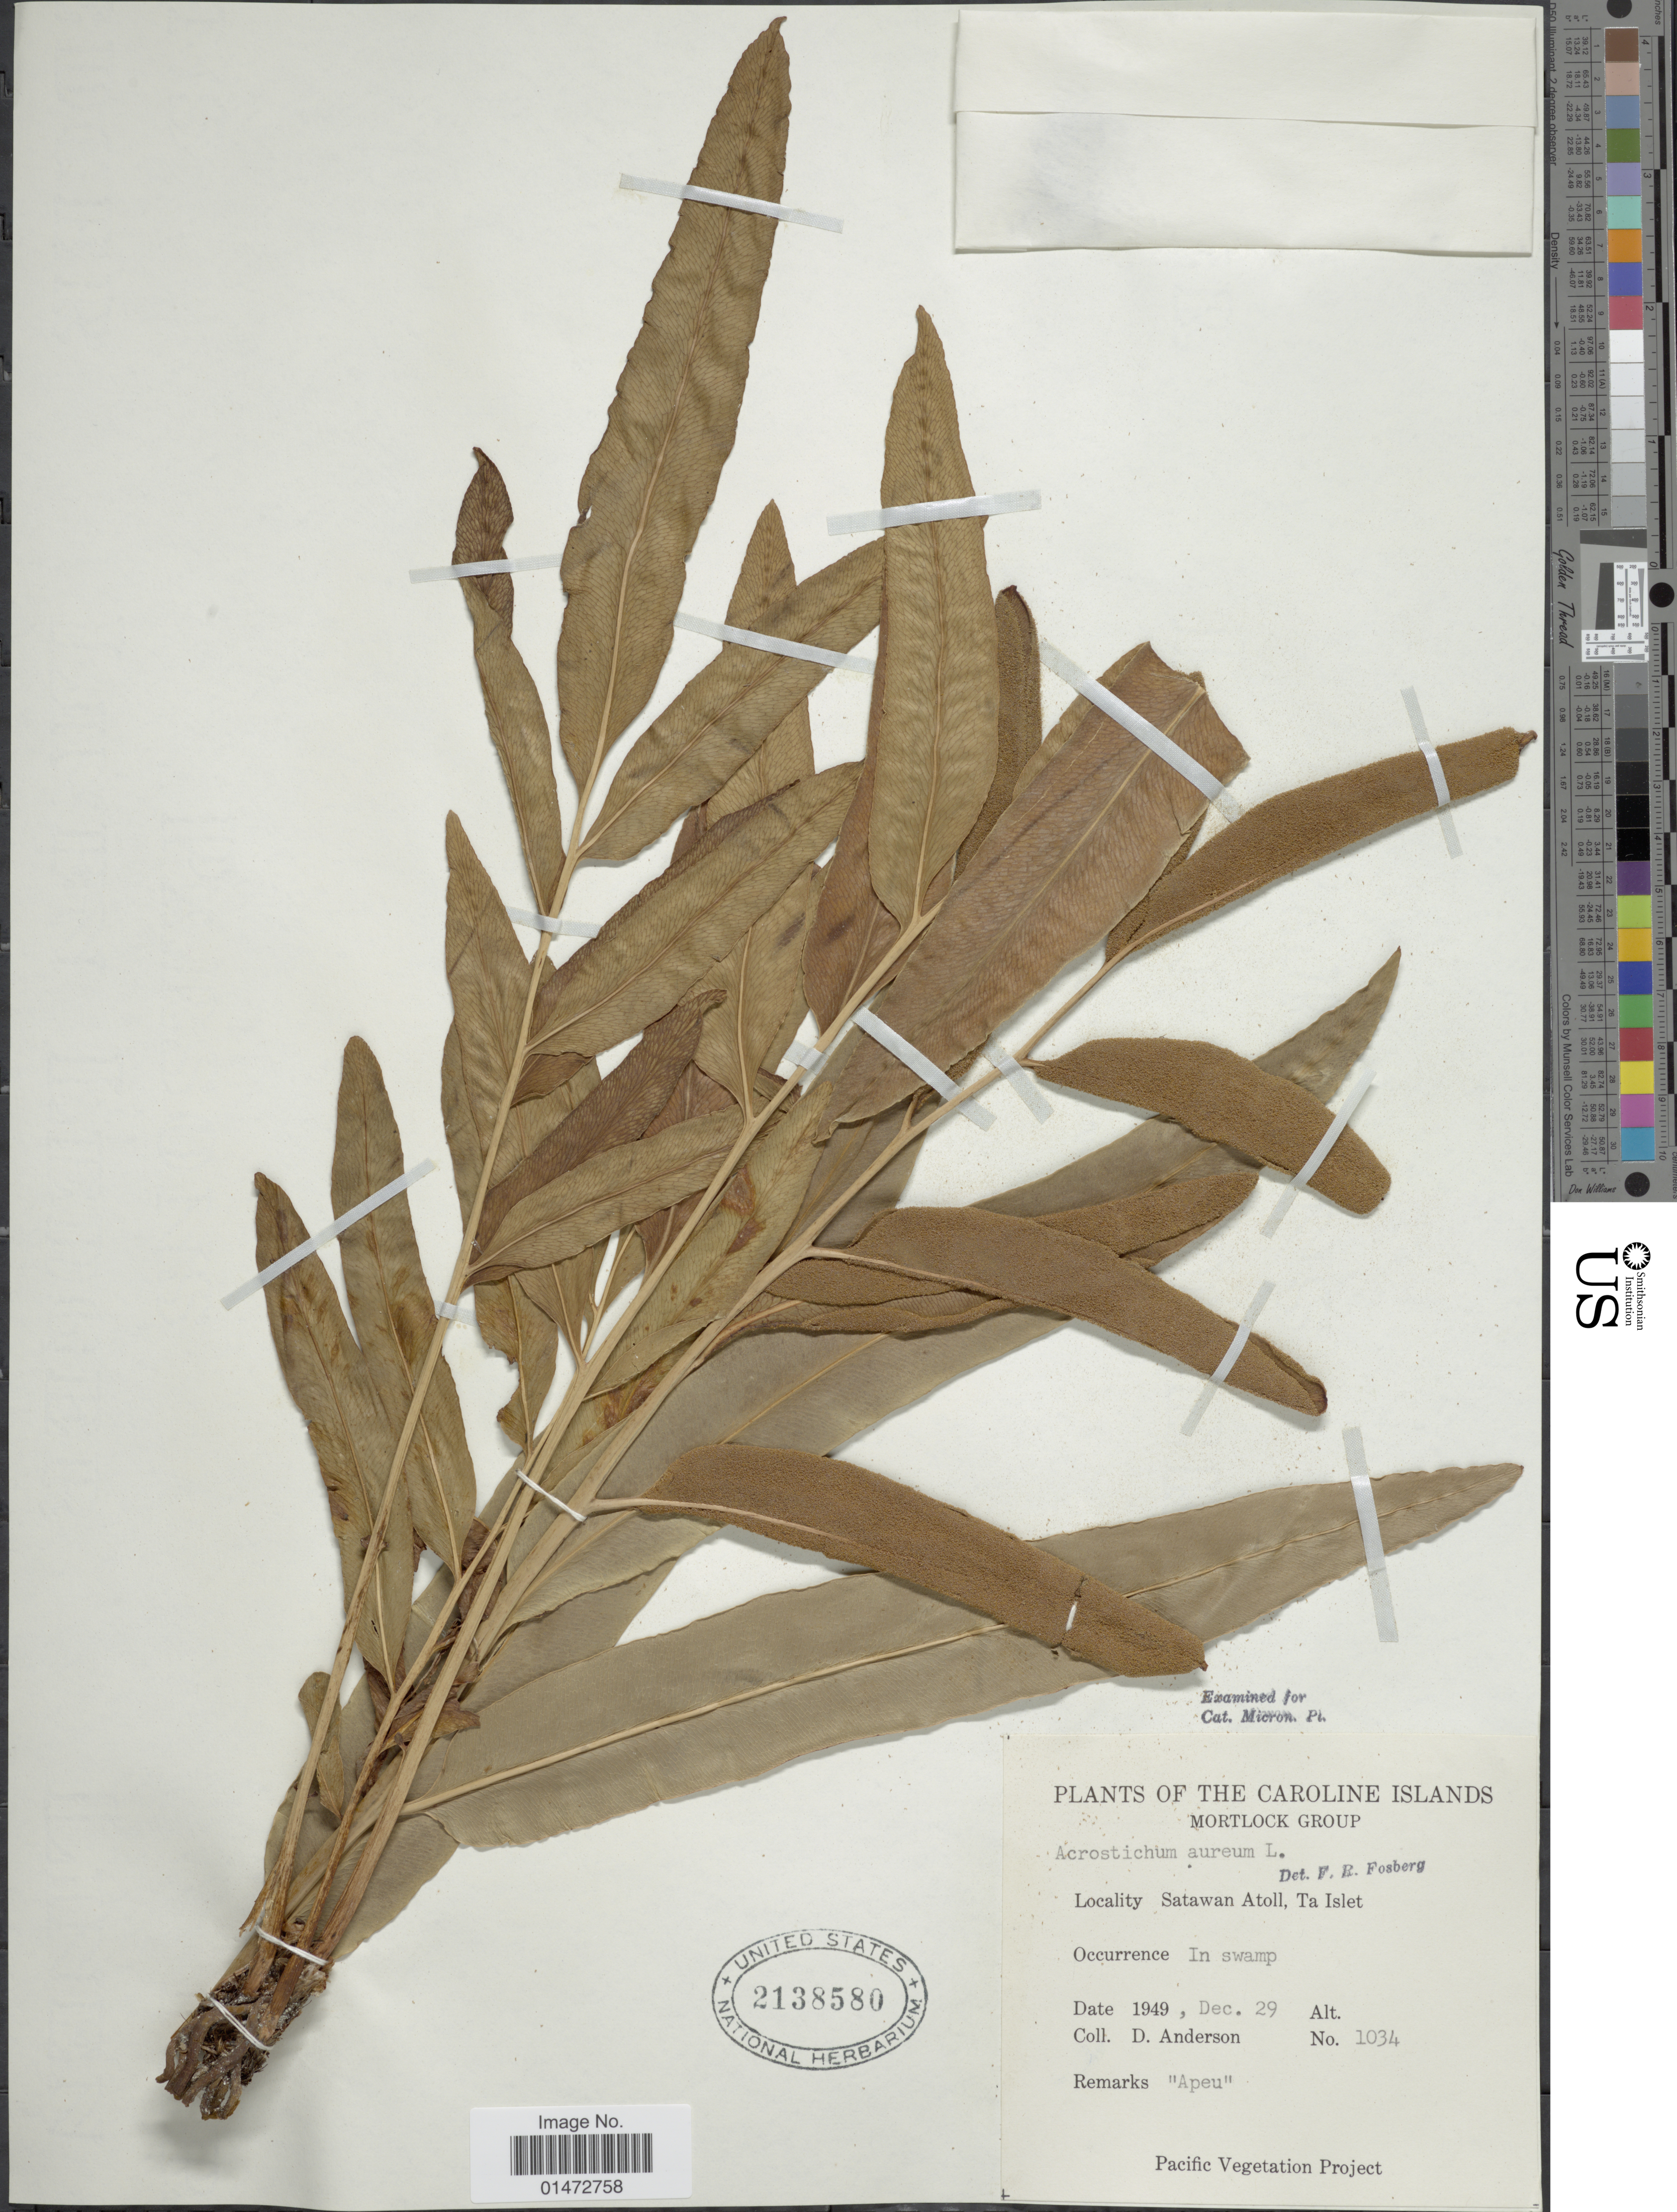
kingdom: Plantae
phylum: Tracheophyta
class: Polypodiopsida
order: Polypodiales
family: Pteridaceae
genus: Acrostichum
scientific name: Acrostichum aureum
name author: L.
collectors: D. Anderson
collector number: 1034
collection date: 1949-12-29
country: Micronesia, Federated States of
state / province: Truk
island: Satawan Atoll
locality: Mortlock Group. Satawan Atoll, Ta Islet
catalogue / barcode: US 2138580